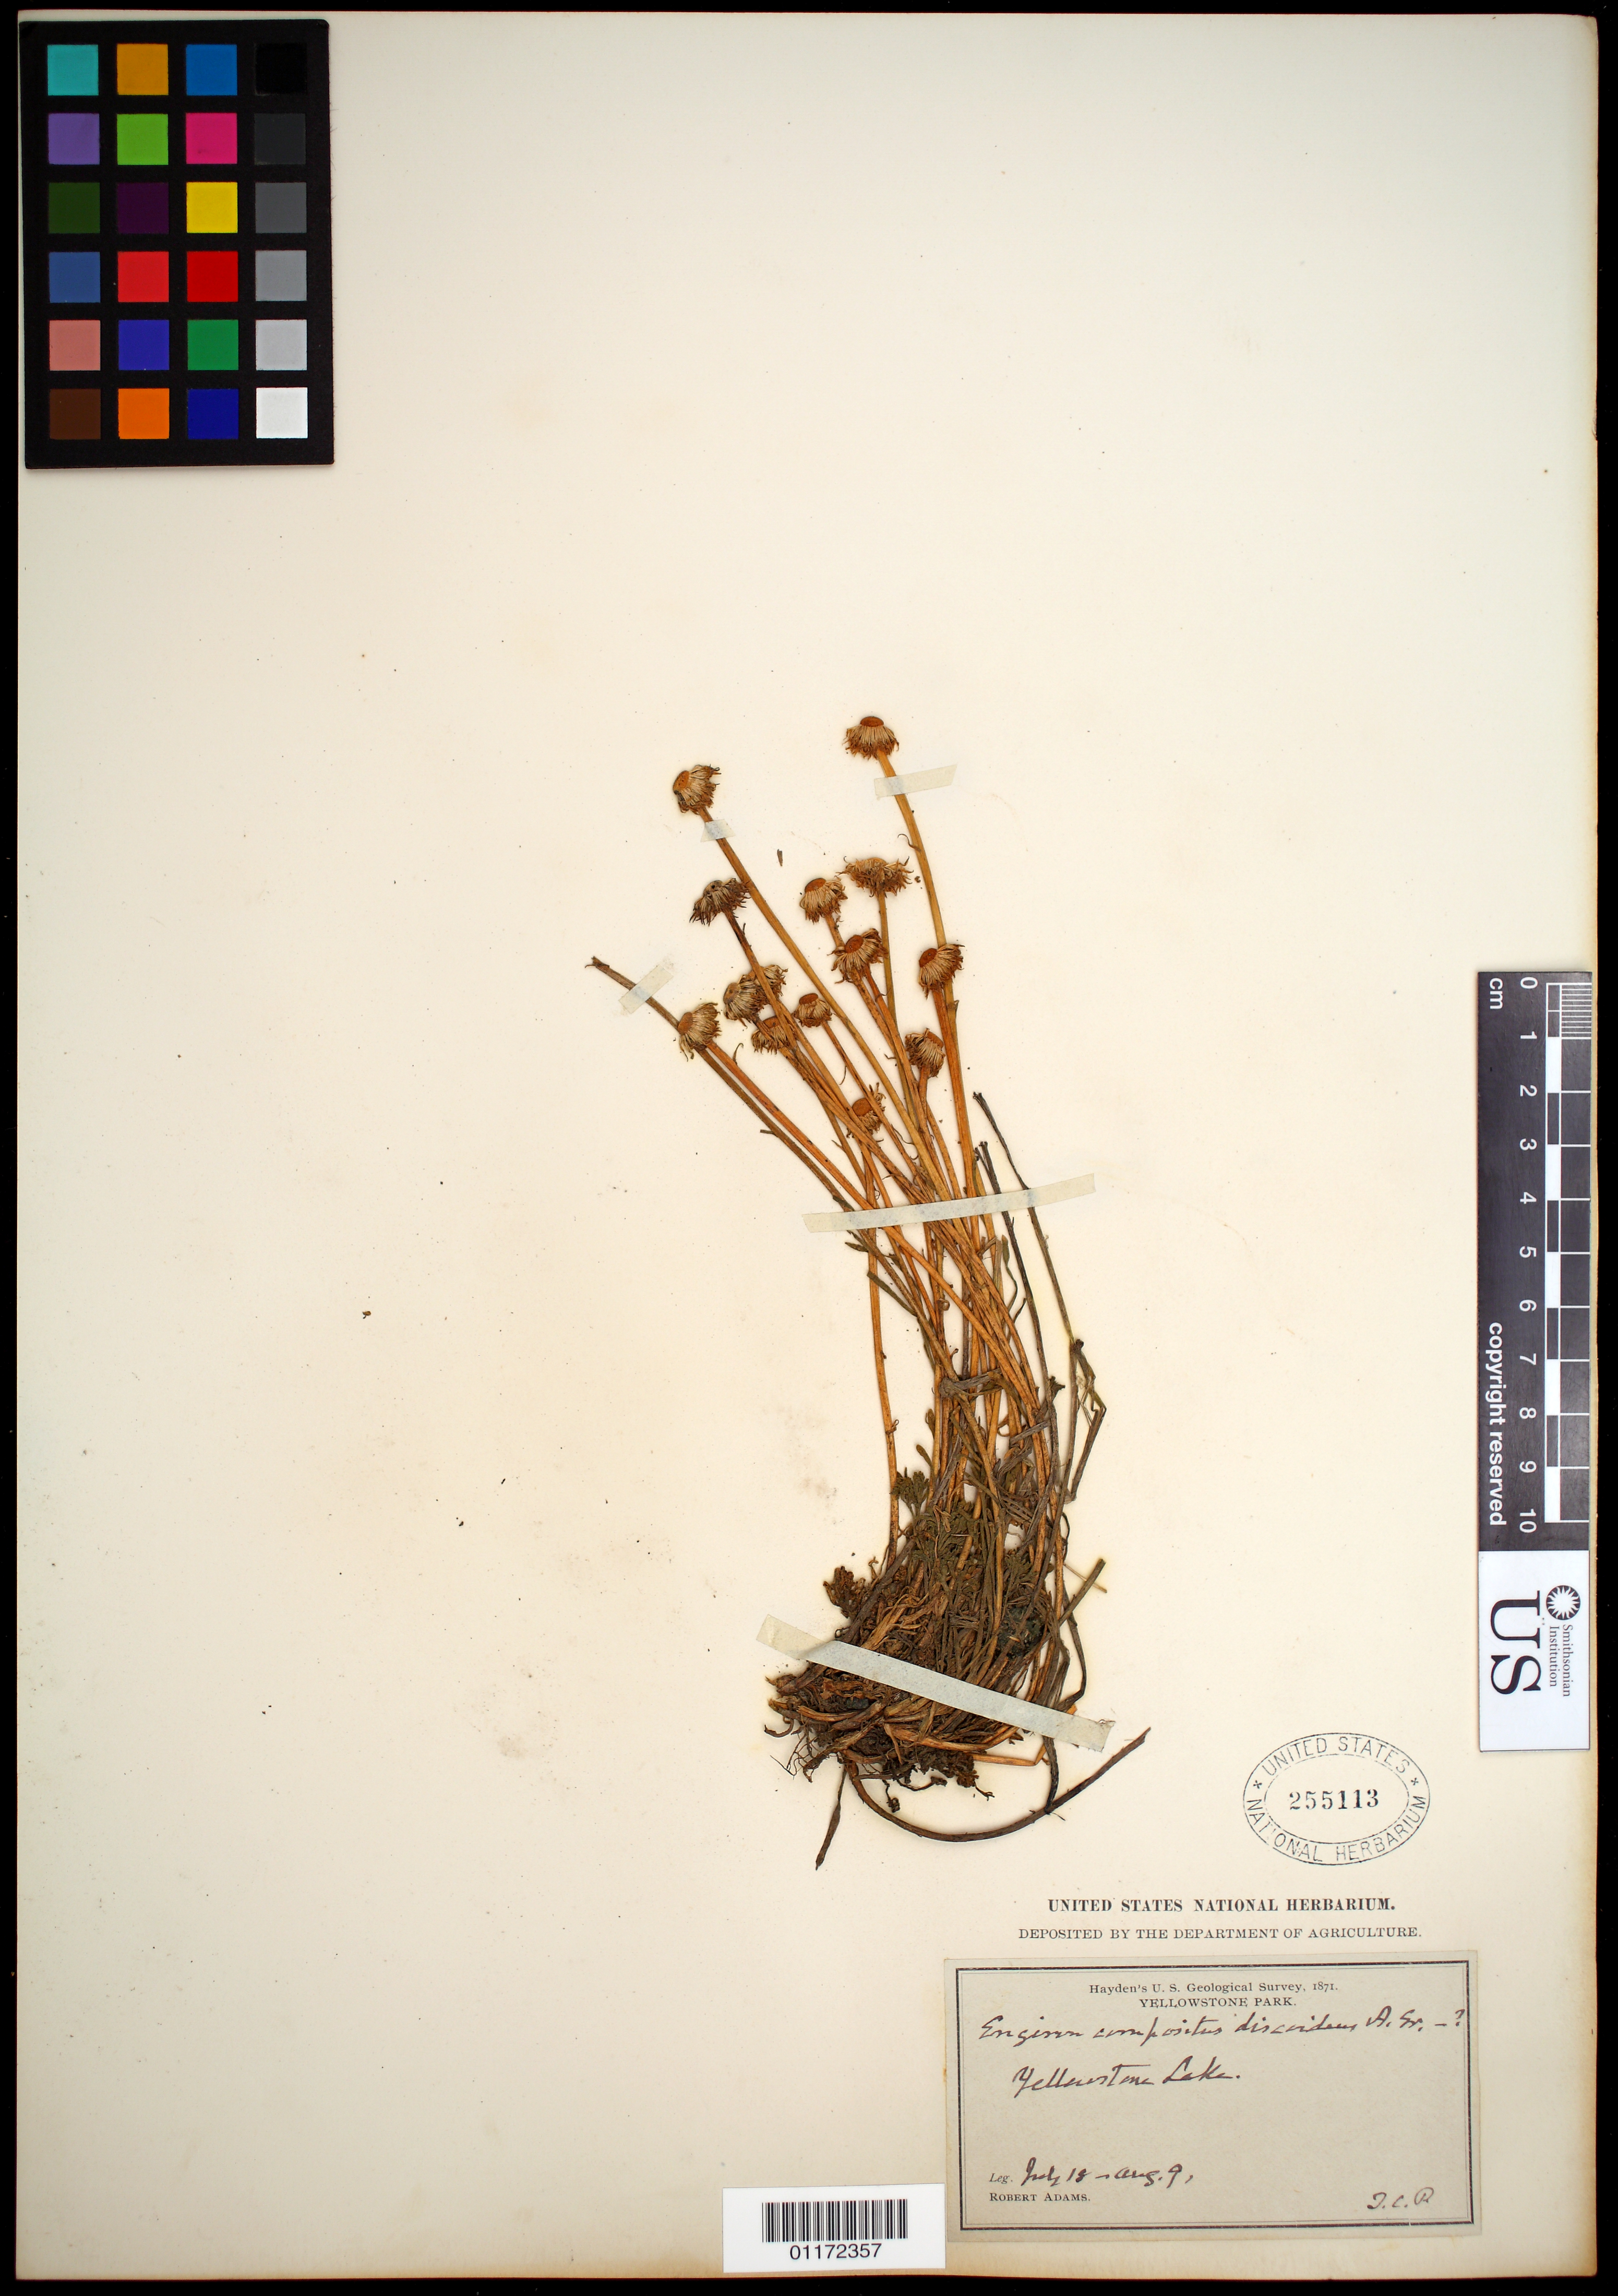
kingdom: Plantae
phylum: Tracheophyta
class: Magnoliopsida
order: Asterales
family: Asteraceae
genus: Erigeron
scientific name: Erigeron compositus subsp. discoideus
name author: (A. Gray) Piper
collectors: R. Adams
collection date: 1871-07-18/1871-08-09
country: United States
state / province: Wyoming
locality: Yellowstone Lake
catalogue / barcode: US 255113